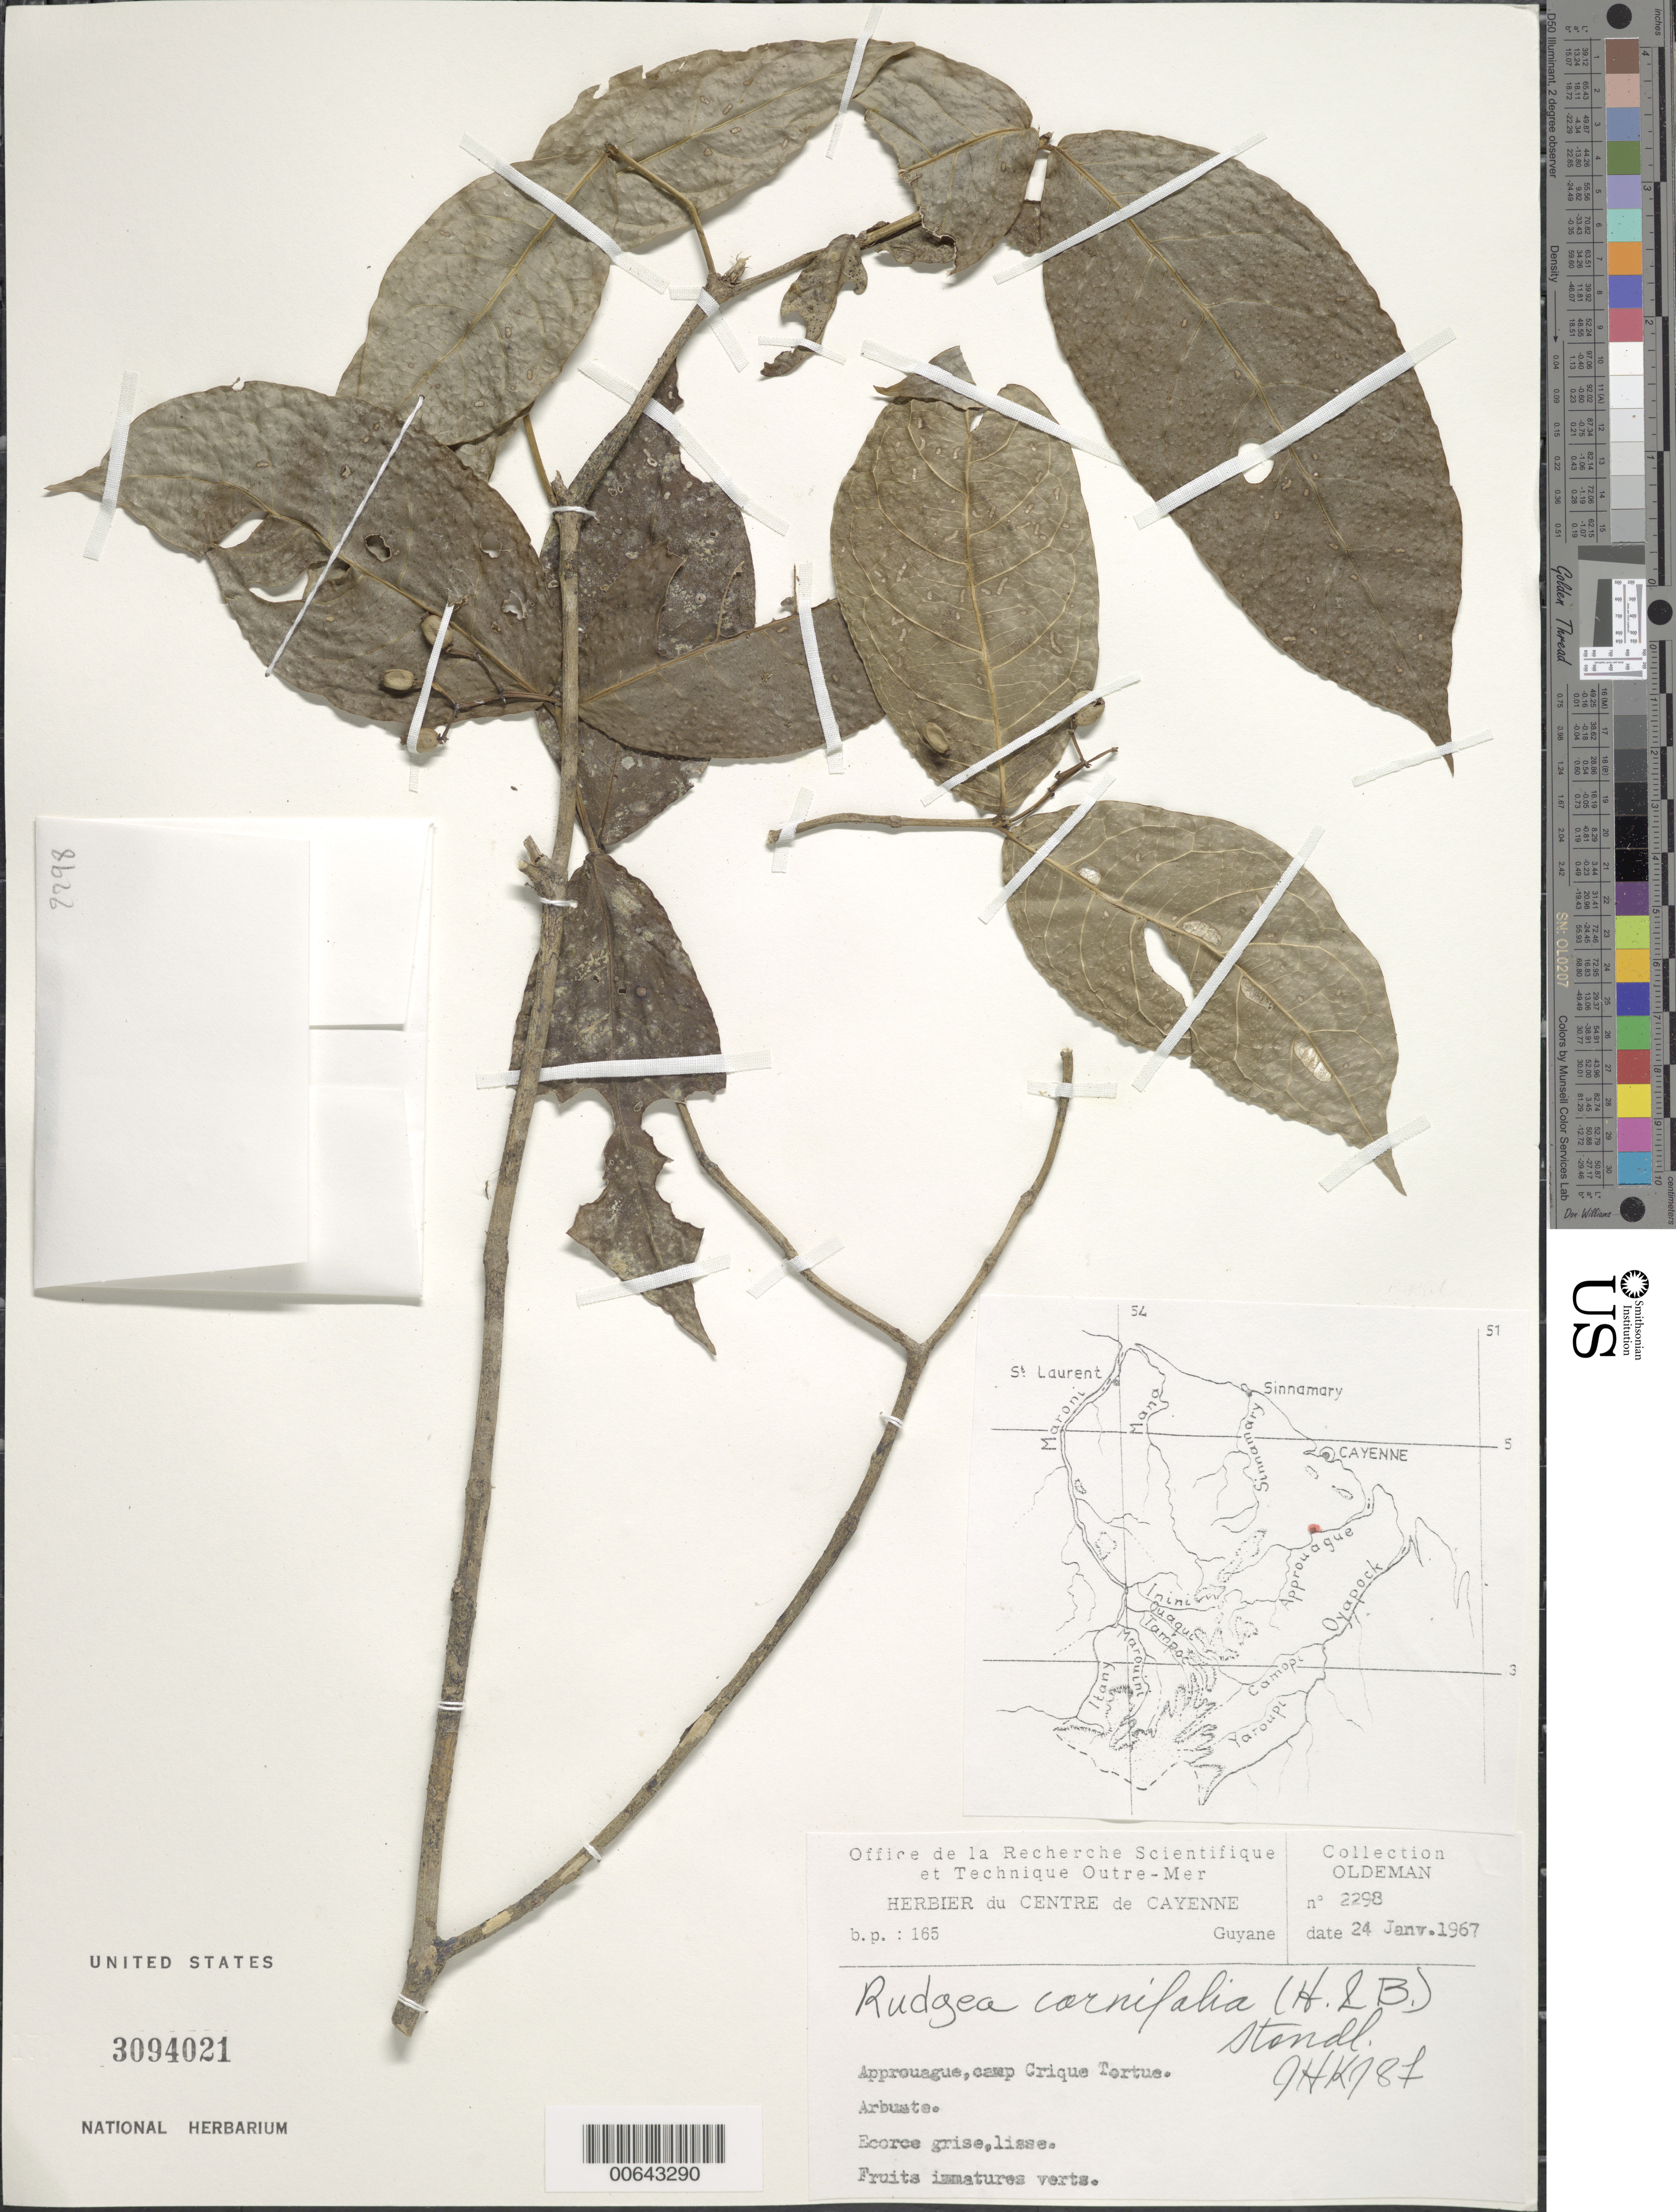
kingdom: Plantae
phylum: Tracheophyta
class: Magnoliopsida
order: Gentianales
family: Rubiaceae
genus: Rudgea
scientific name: Rudgea cornifolia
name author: (Kunth) Standl.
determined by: Kirkbride, J. H.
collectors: R. Oldeman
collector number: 2298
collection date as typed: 24-Jan-67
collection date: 1967-01-24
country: French Guiana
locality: Approuague, camp Crique Tortue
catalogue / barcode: US 3094021